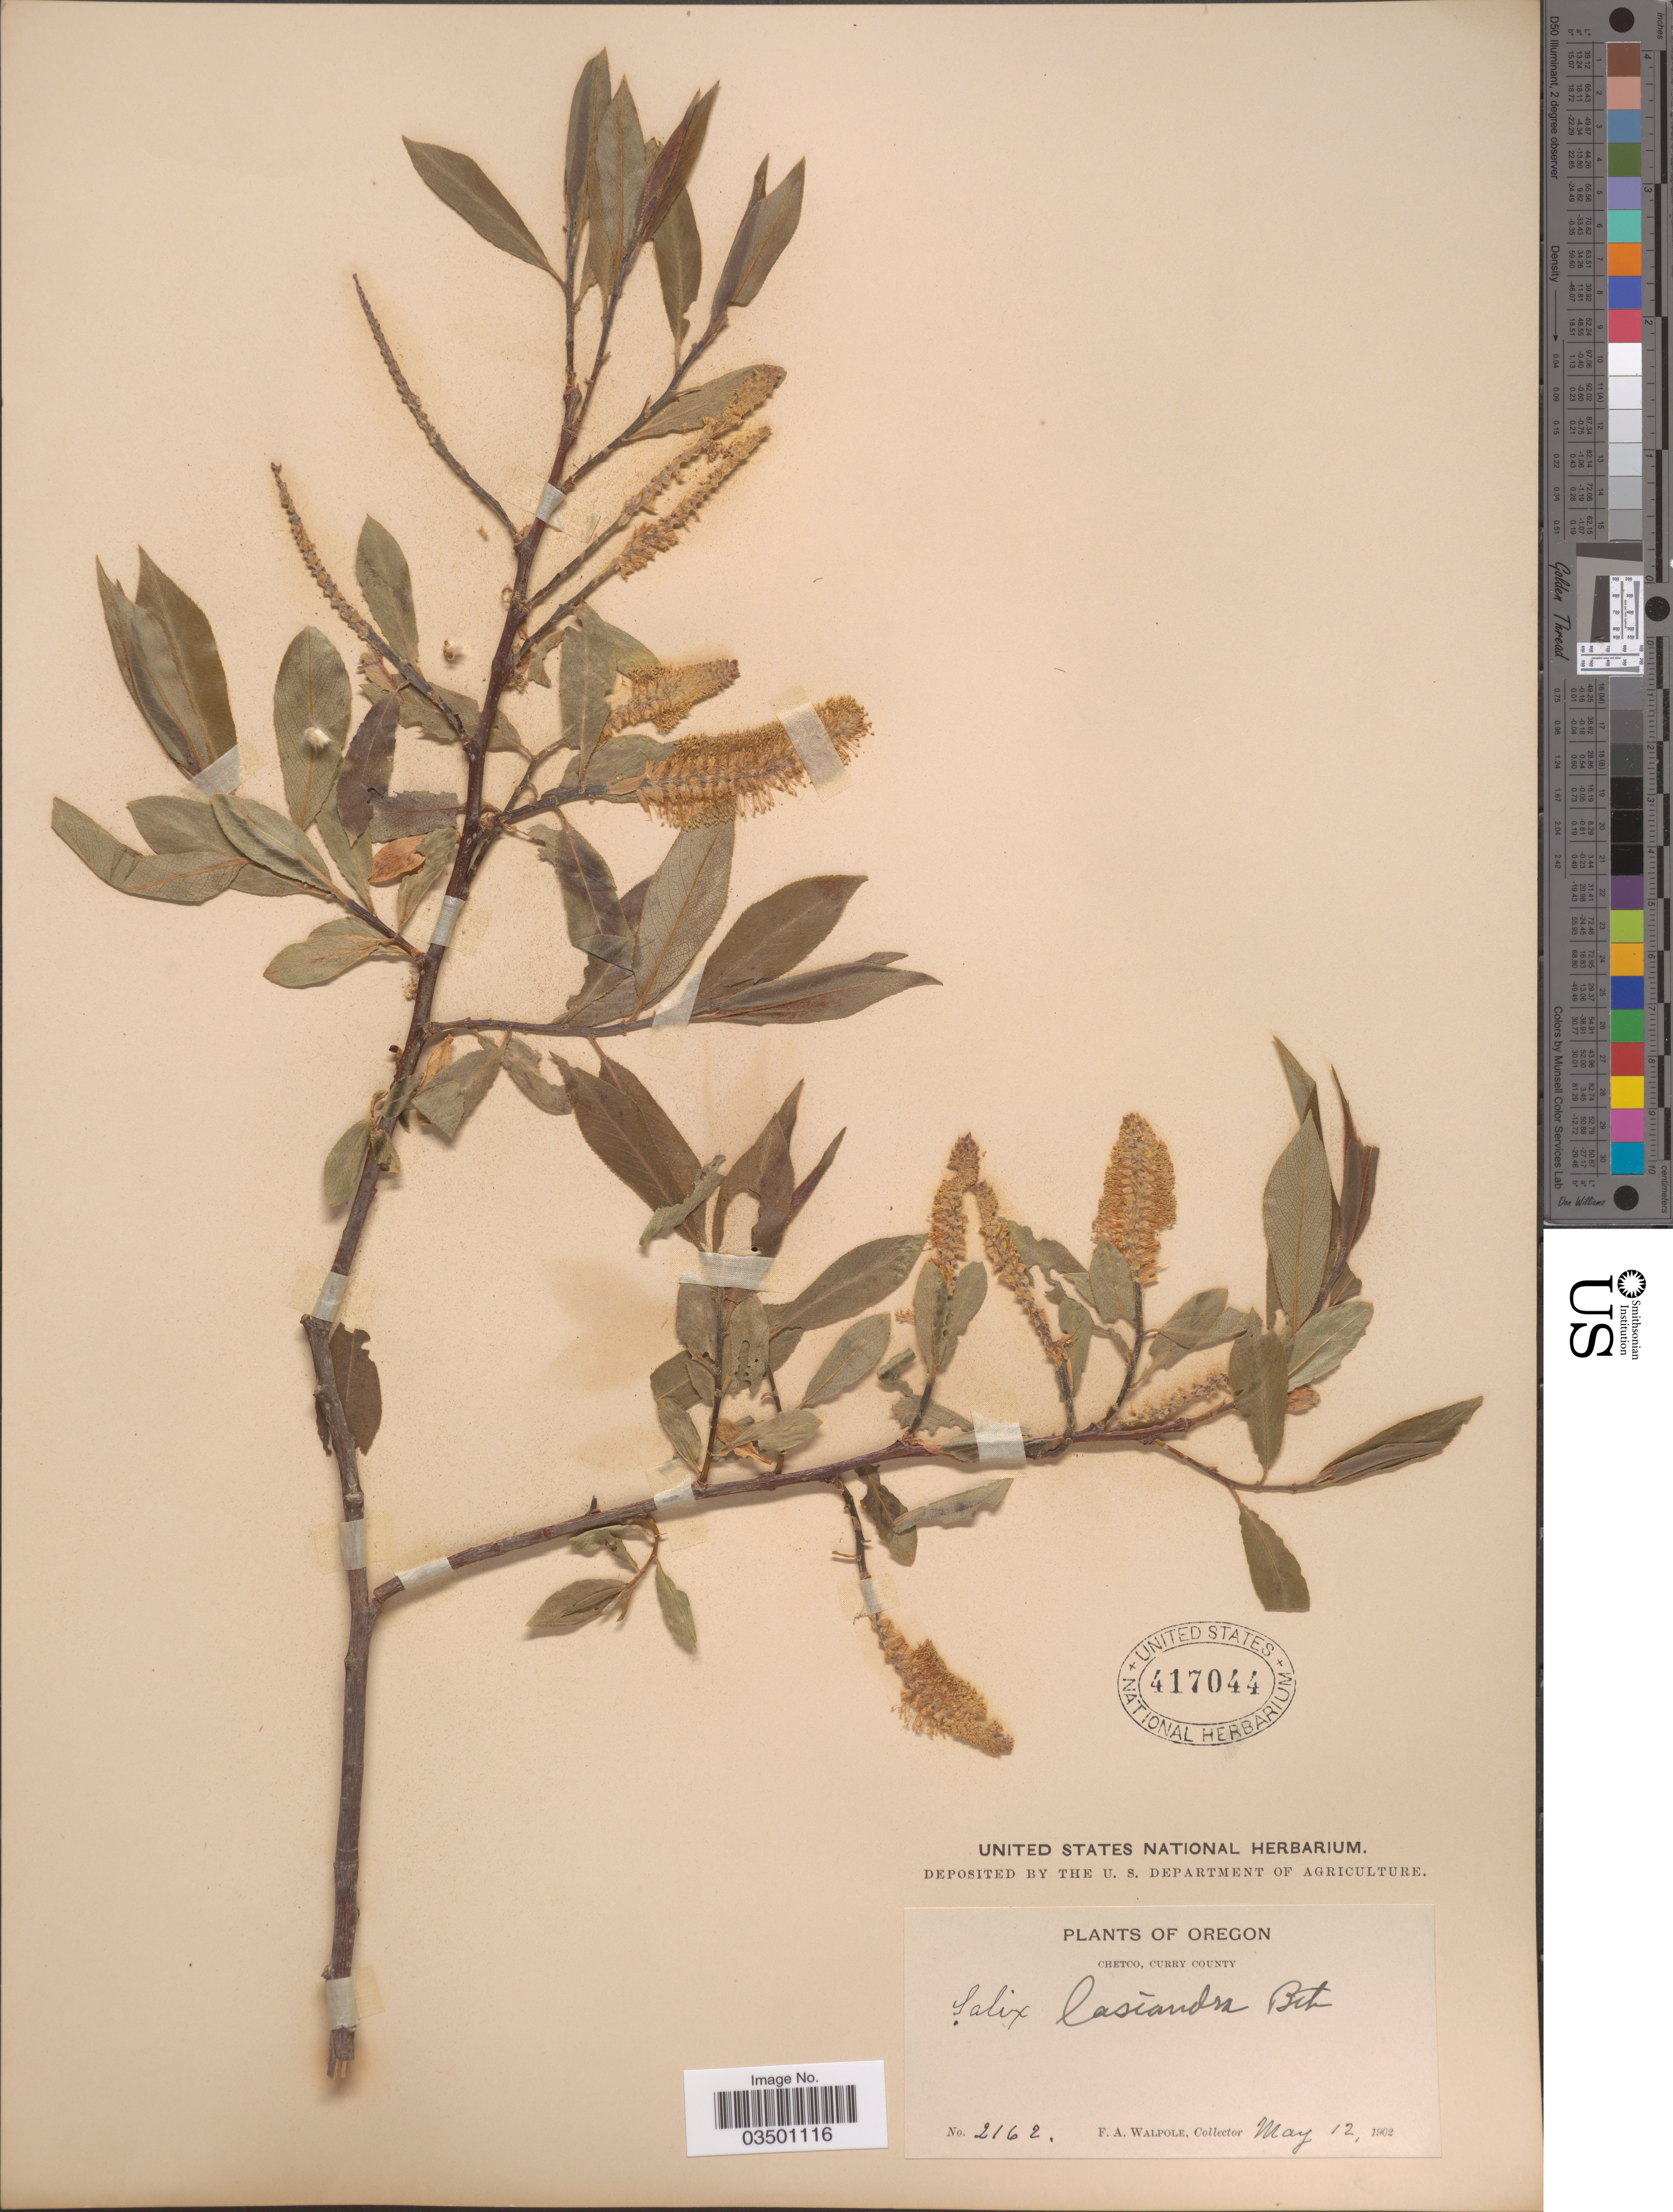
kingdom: Plantae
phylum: Tracheophyta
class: Magnoliopsida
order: Malpighiales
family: Salicaceae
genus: Salix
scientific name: Salix lasiandra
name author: Benth.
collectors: F. Walpole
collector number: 2162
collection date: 1902-05-12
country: United States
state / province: Oregon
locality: Chetco, Curry County.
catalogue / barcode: US 417044